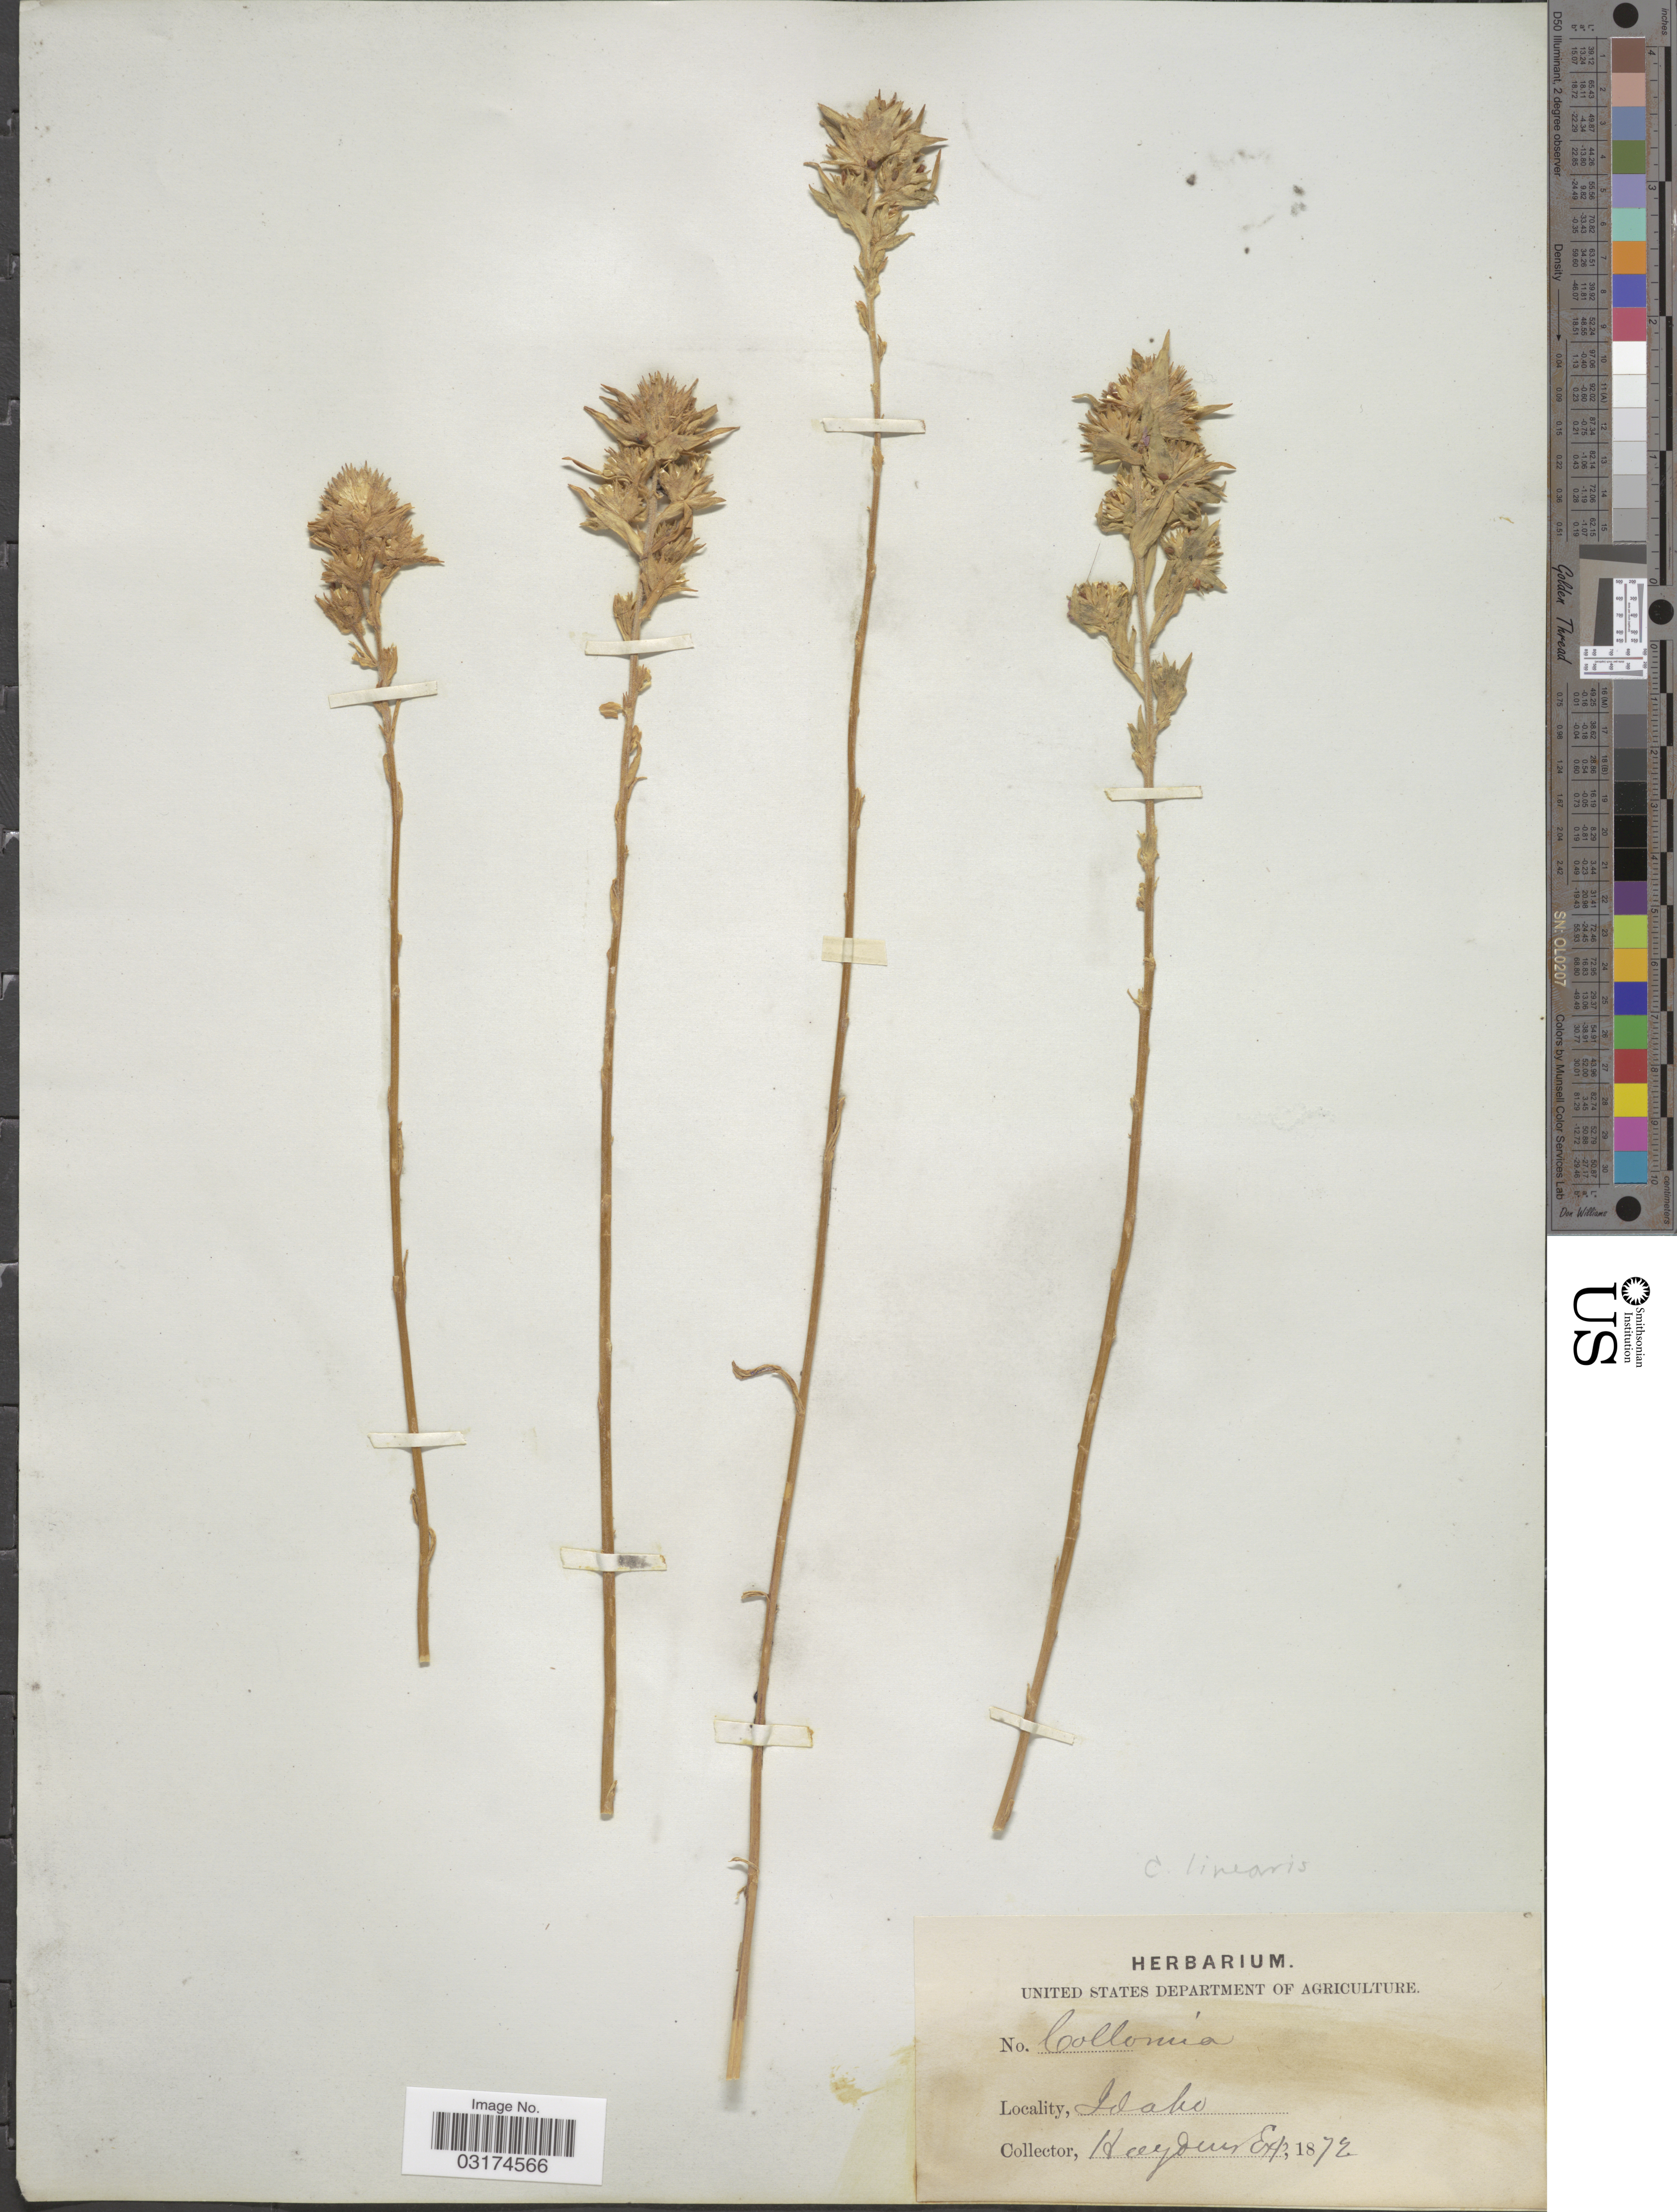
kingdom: Plantae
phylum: Tracheophyta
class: Magnoliopsida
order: Ericales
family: Polemoniaceae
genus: Collomia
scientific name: Collomia linearis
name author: Nutt.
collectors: Hayden Exped.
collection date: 1872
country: United States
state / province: Idaho